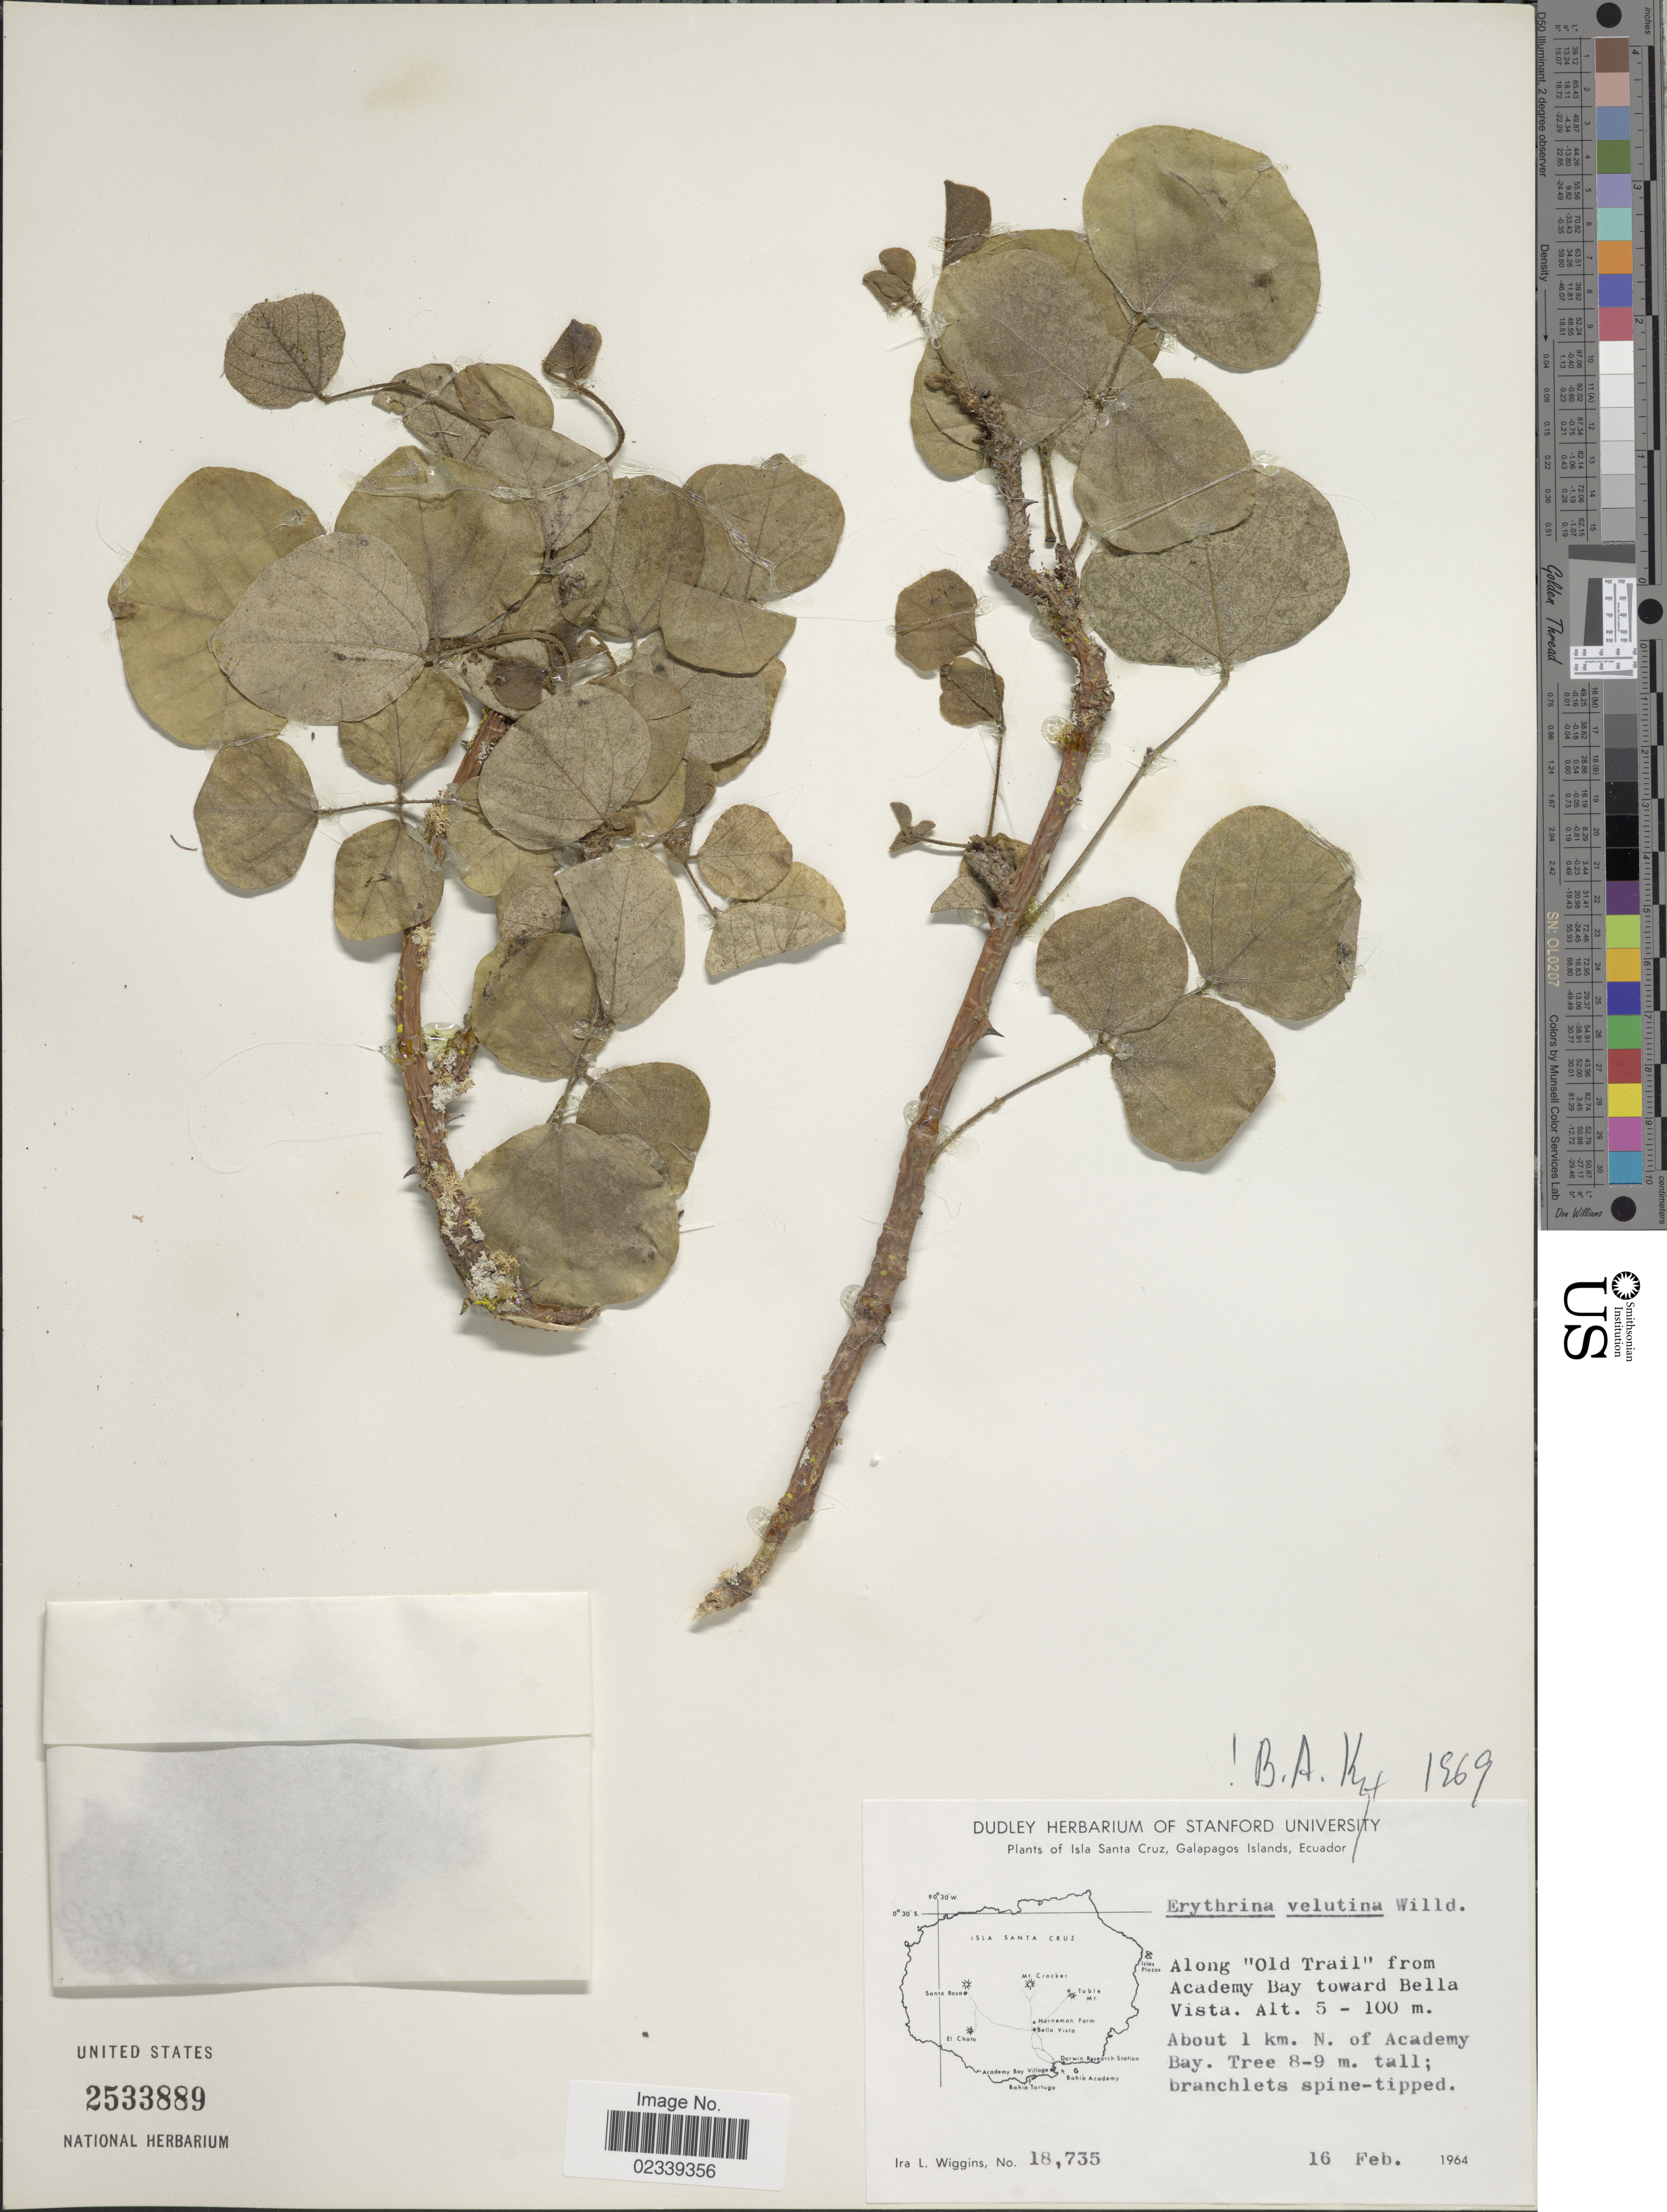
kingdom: Plantae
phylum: Tracheophyta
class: Magnoliopsida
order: Fabales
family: Fabaceae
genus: Erythrina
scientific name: Erythrina velutina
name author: Willd.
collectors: I. L. Wiggins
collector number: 18735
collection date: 1964-02-16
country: Ecuador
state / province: Colón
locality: Isla Santa Cruz, Galapagos Islands, along "Old trail"from Academy Bay toward Bella Vista, about 1 km. N. of Academy Bay.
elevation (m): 5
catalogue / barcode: US 2533889